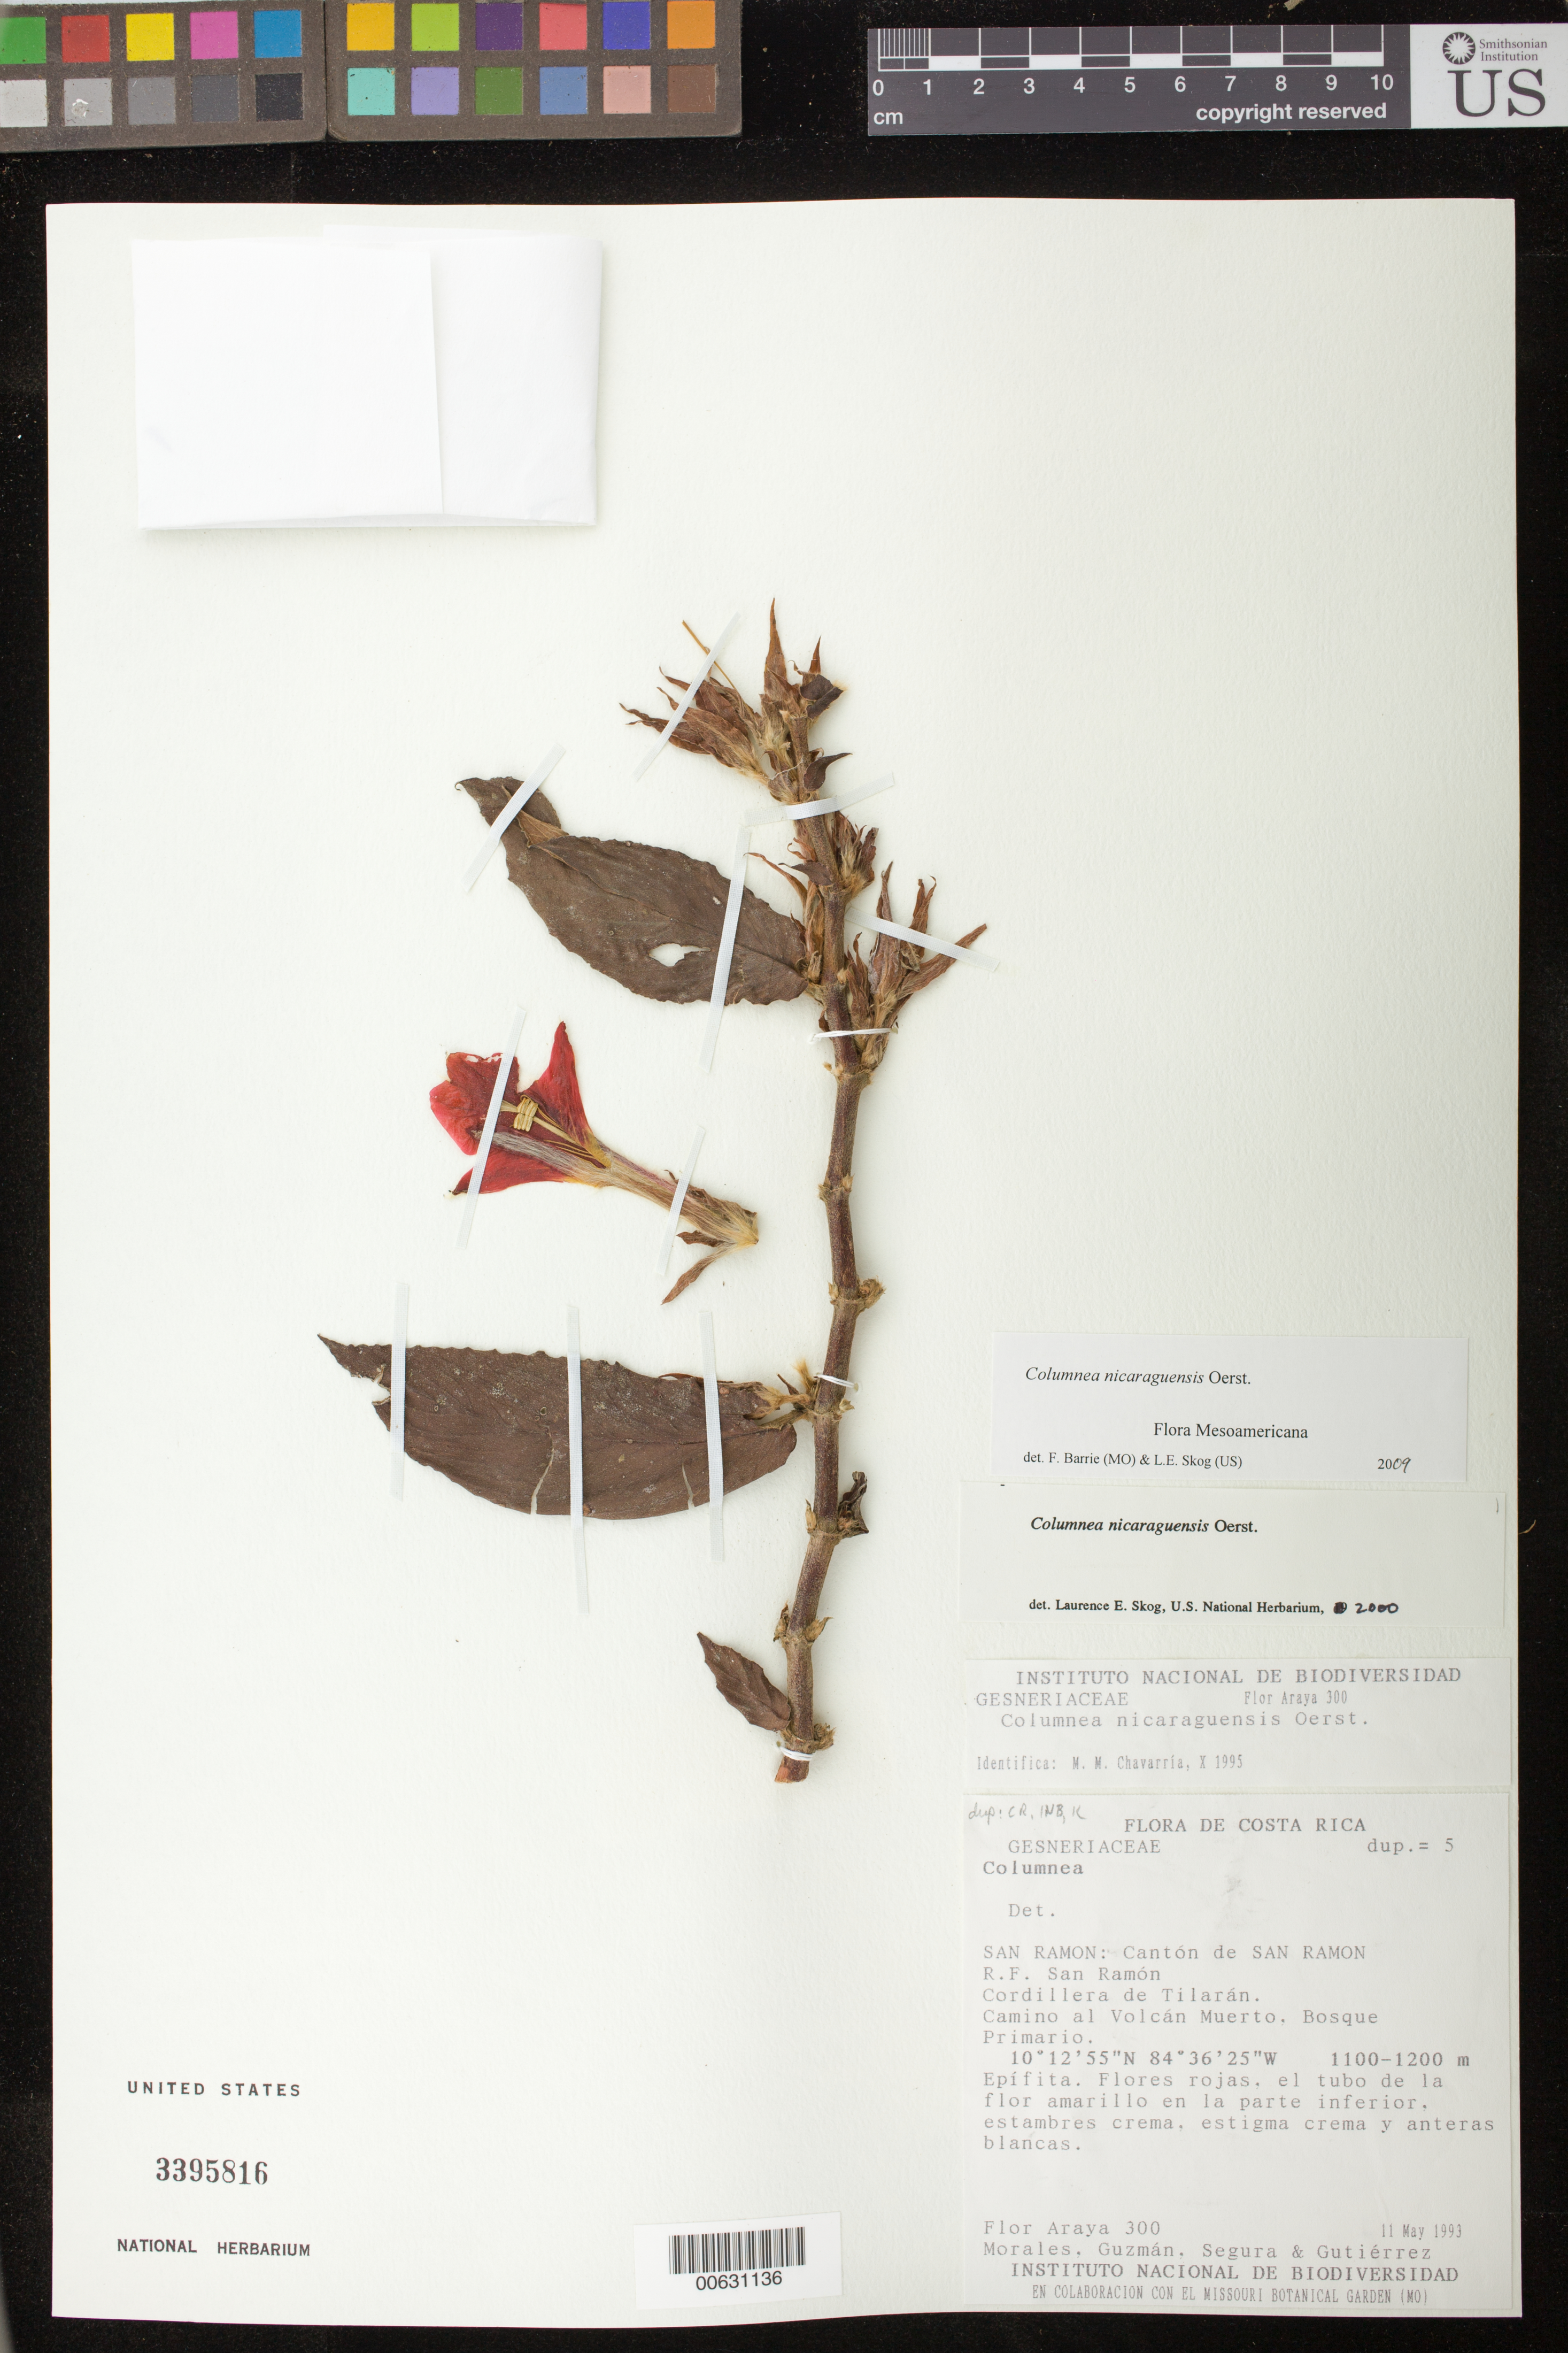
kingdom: Plantae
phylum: Tracheophyta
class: Magnoliopsida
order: Lamiales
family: Gesneriaceae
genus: Columnea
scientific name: Columnea nicaraguensis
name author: Oerst.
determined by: Skog, Laurence E.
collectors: F. Araya, -. Morales, -. Guzmán, -. Segura & Gutiérrez, --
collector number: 300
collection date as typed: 11 May 1993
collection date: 1993-05-11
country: Costa Rica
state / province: Alajuela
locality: Cantón de San Ramon, R.F. San Ramón, Cordillera de Tilarán, Camino al Volcán Muerto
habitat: Bosque primario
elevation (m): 1100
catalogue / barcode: US 3395816